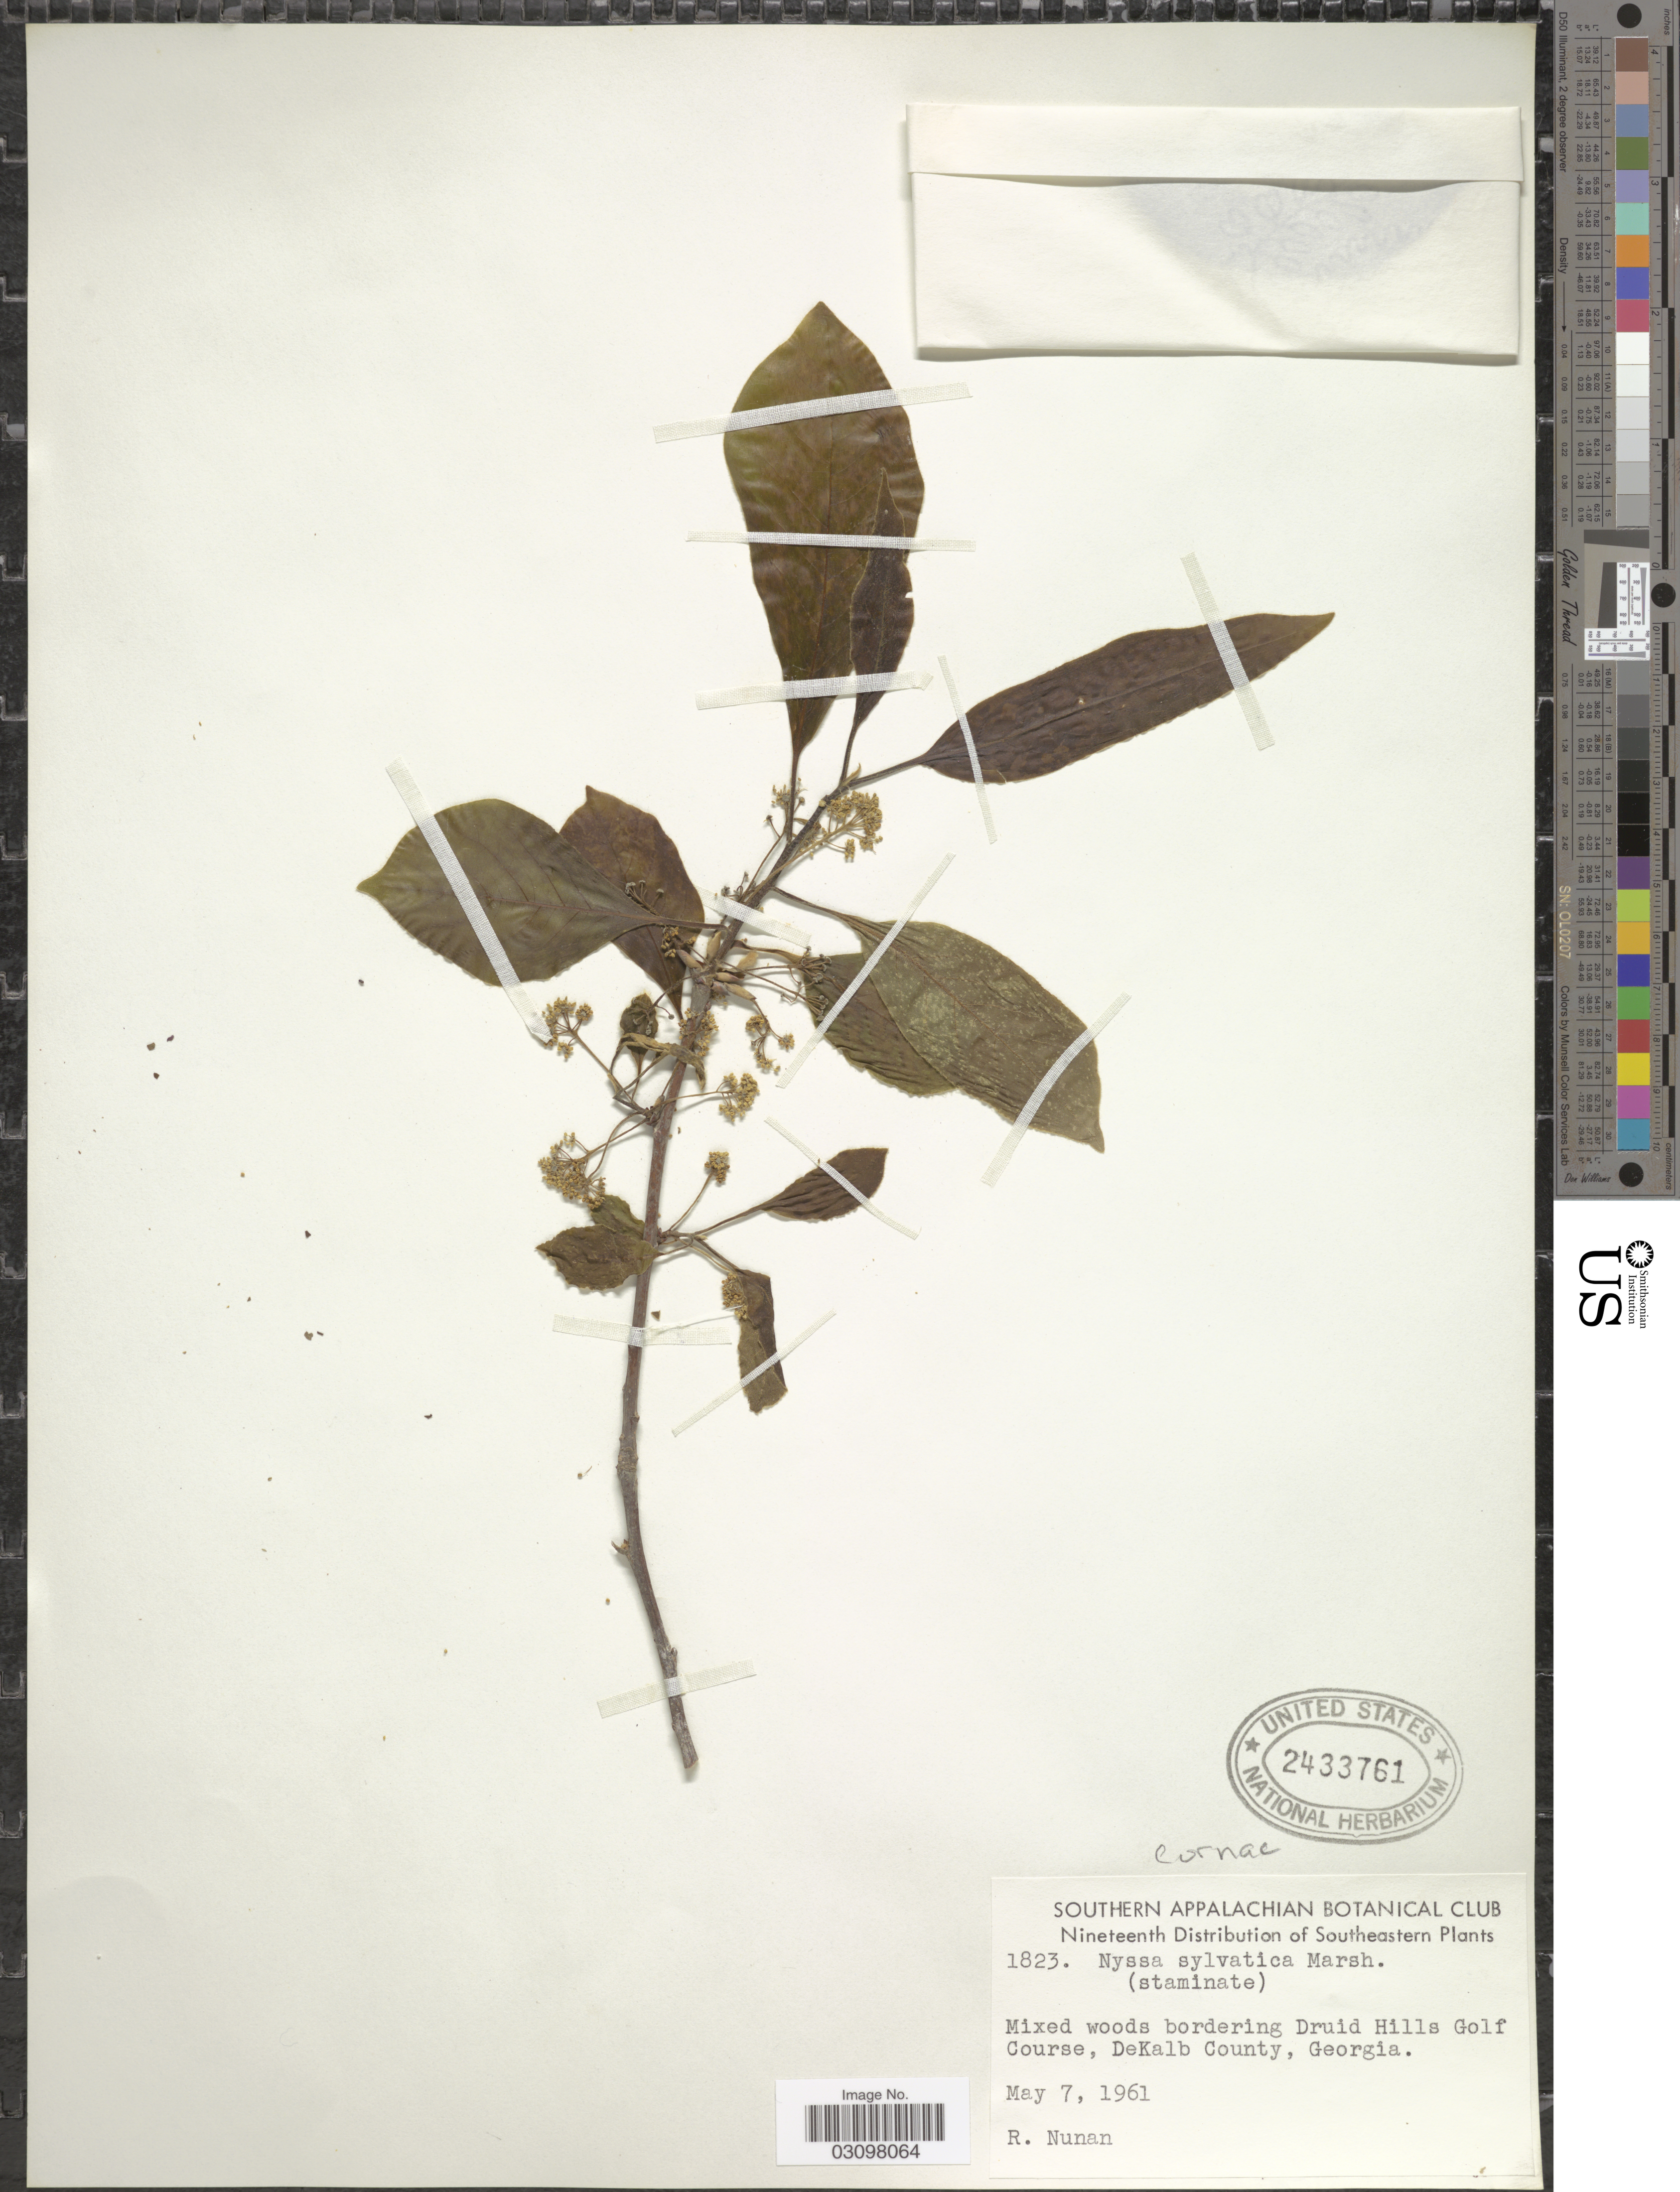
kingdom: Plantae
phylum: Tracheophyta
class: Magnoliopsida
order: Cornales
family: Nyssaceae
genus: Nyssa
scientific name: Nyssa sylvatica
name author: Marshall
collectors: R. Nunan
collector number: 1823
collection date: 1961-05-07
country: United States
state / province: Georgia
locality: Southeastern. Mixed woods bordering Druid Hills Golf Course, DeKalb County.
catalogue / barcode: US 2433761